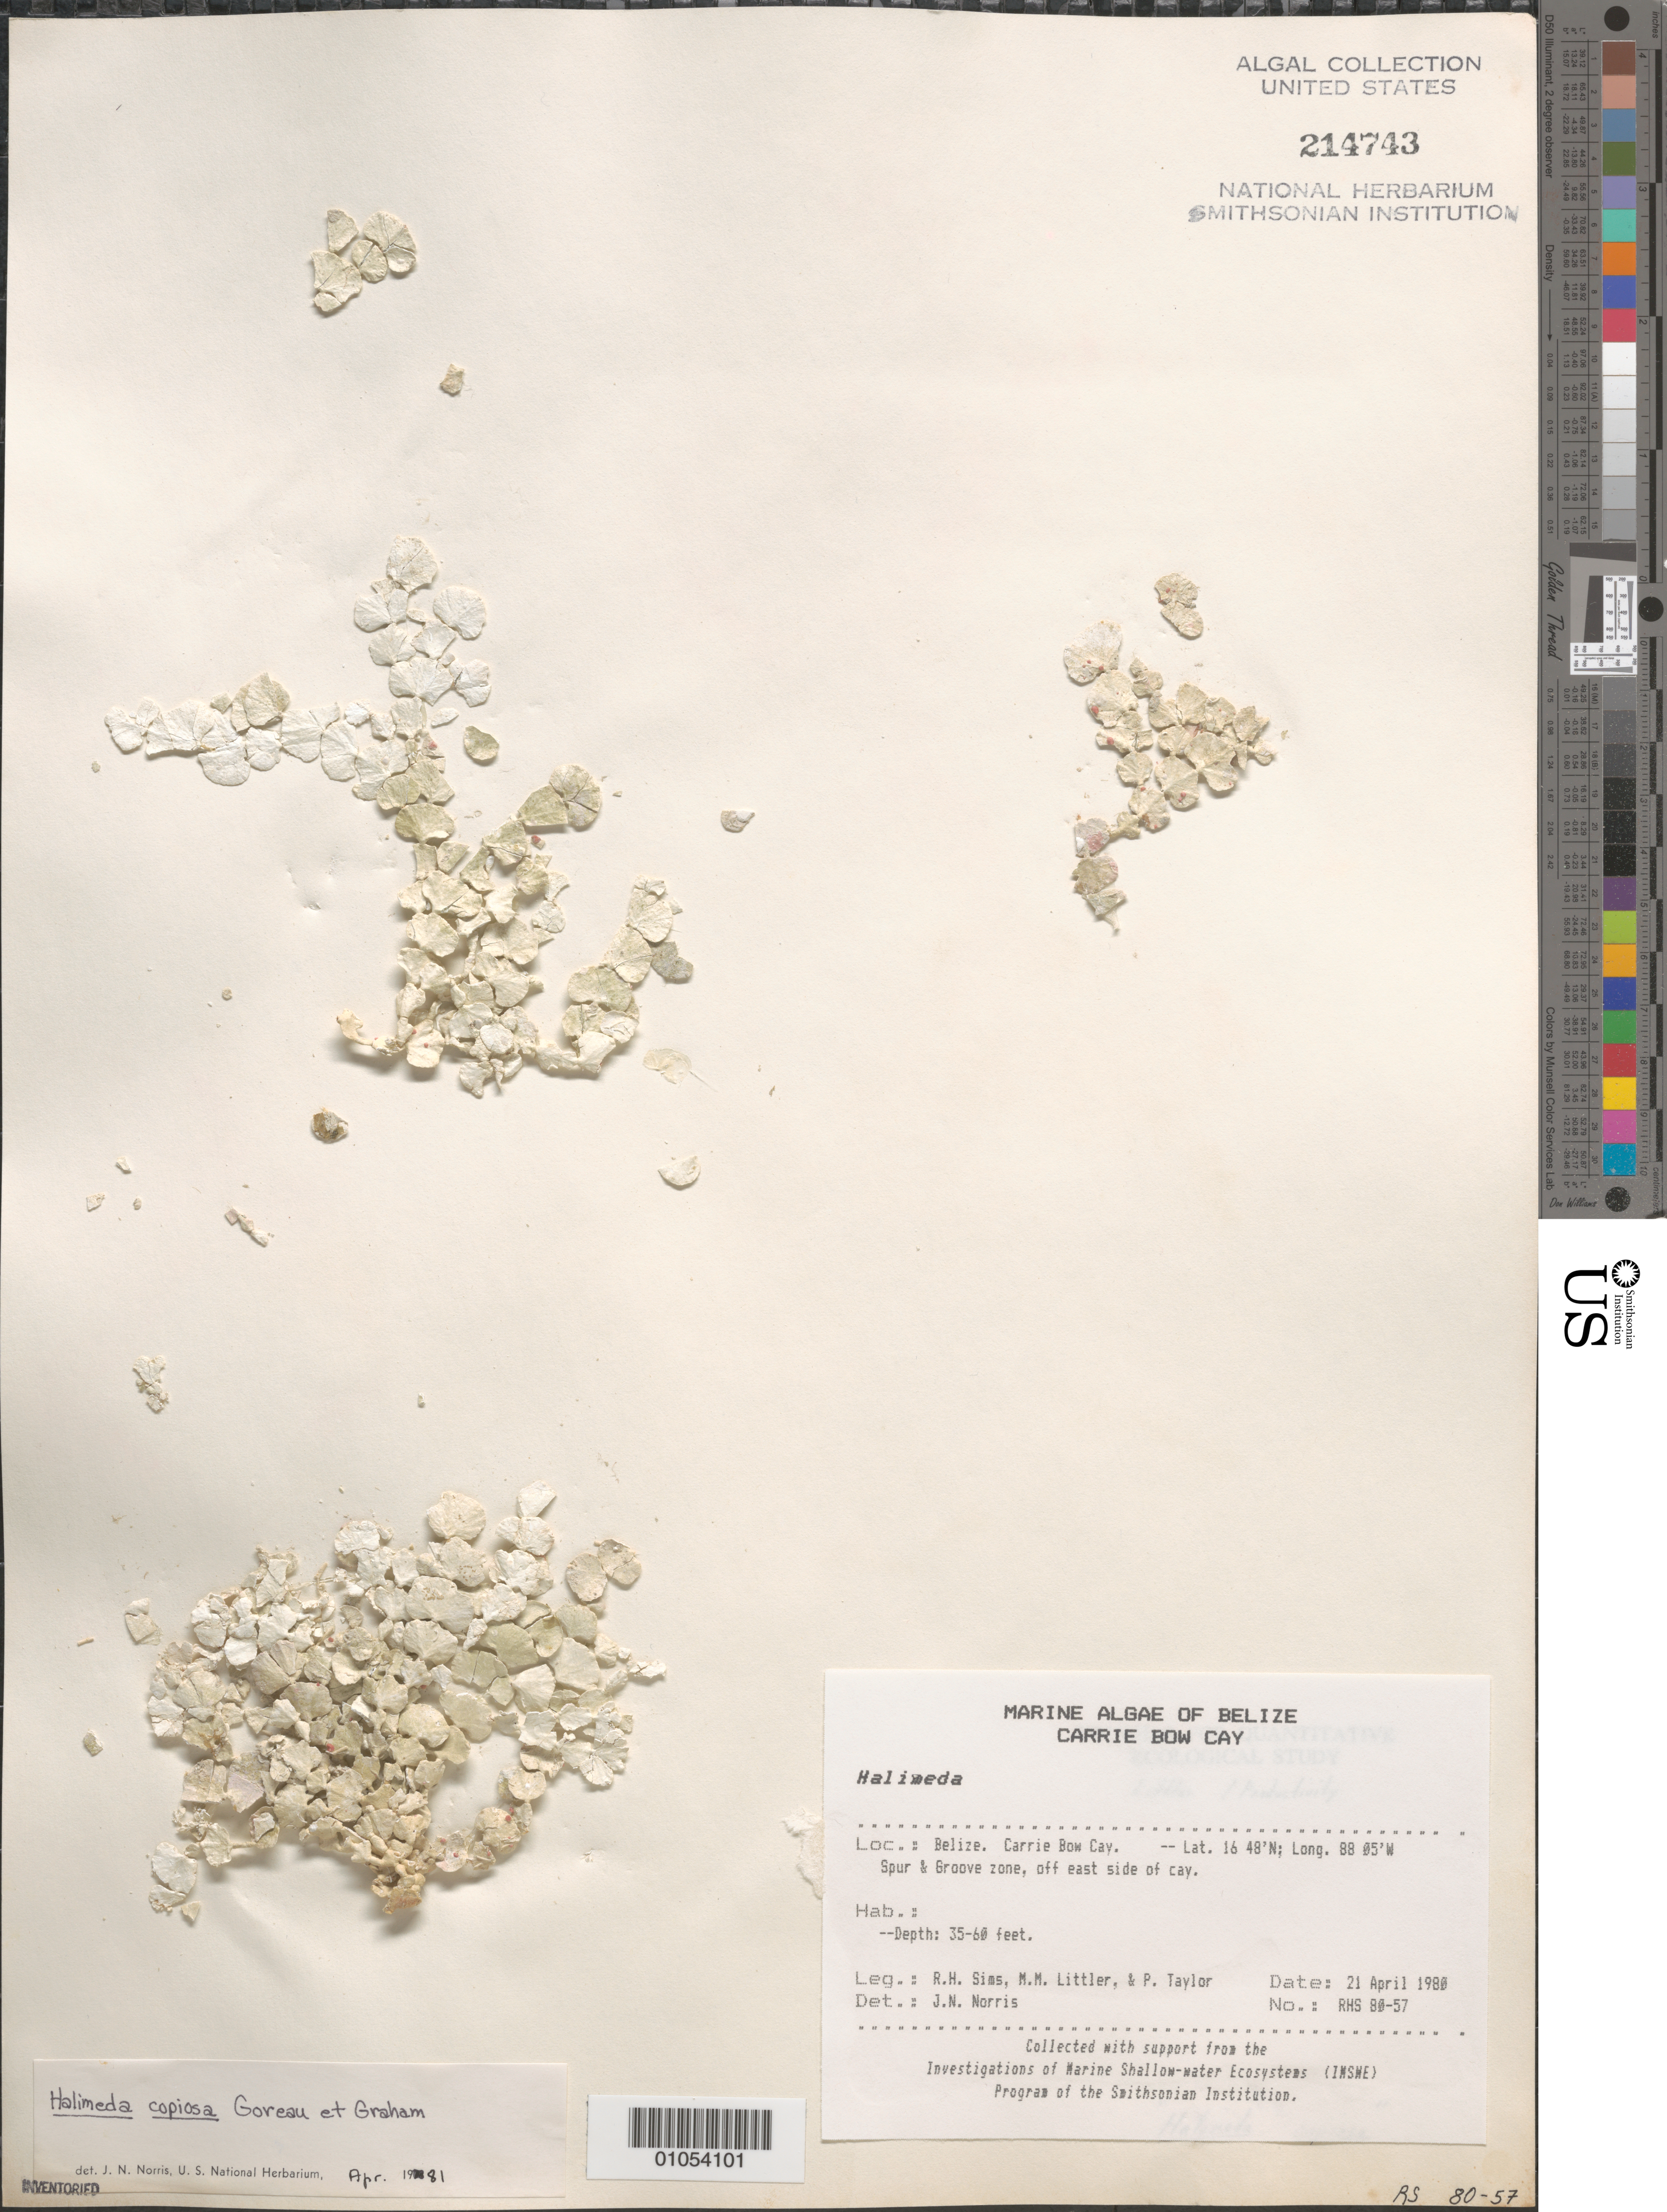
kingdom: Plantae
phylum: Chlorophyta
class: Ulvophyceae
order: Bryopsidales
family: Halimedaceae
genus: Halimeda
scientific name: Halimeda copiosa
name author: Goreau & E.A. Graham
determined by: Norris, James N.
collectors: R. H. Sims, M. M. Littler & P. R. Taylor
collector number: RHS 80-57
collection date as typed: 21 Apr 1980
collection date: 1980-04-21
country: Belize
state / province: Stann Creek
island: Carrie Bow Cay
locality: Spur and groove zone off east side of the cay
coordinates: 16 48'N, 88 05'W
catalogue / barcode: US 214743